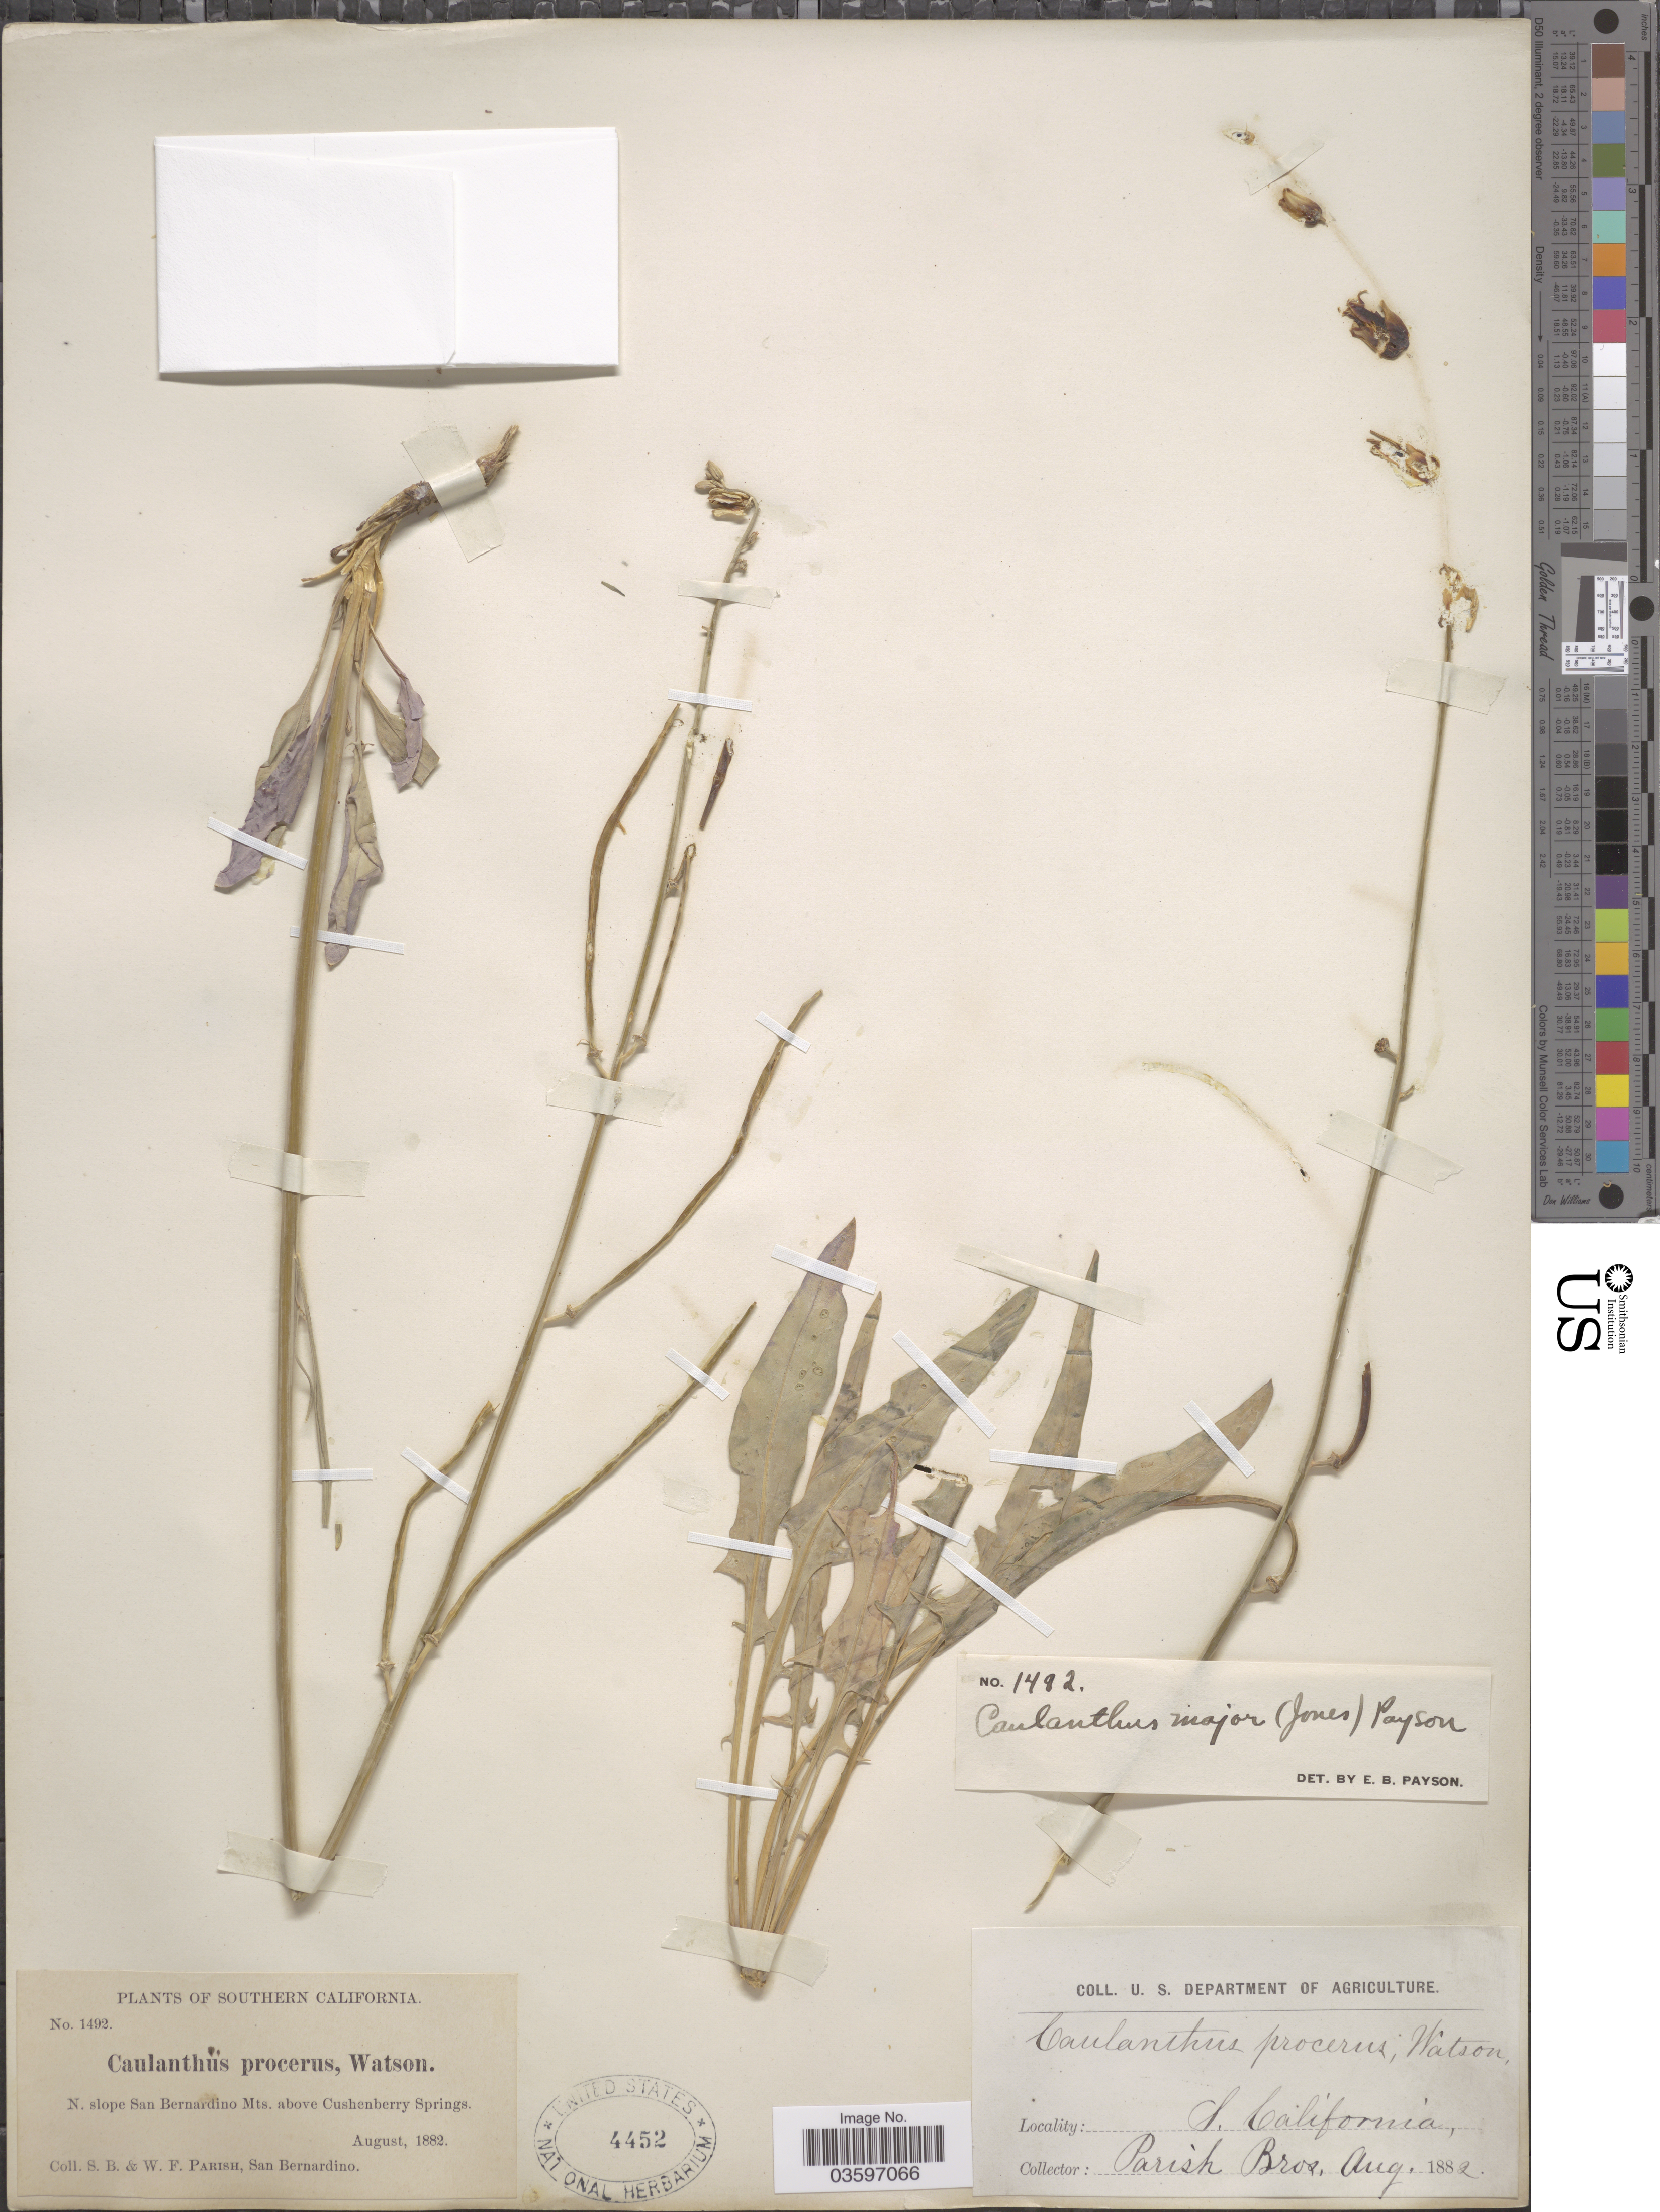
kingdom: Plantae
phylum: Tracheophyta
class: Magnoliopsida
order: Brassicales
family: Brassicaceae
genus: Caulanthus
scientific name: Caulanthus major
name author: (M.E. Jones) Payson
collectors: S. B. Parish & W. F. Parish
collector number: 1492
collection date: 1882-08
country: United States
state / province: California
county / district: San Bernardino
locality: Southern California. N. slope San Bernardino Mts. above Cushenberry Springs.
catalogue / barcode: US 4452